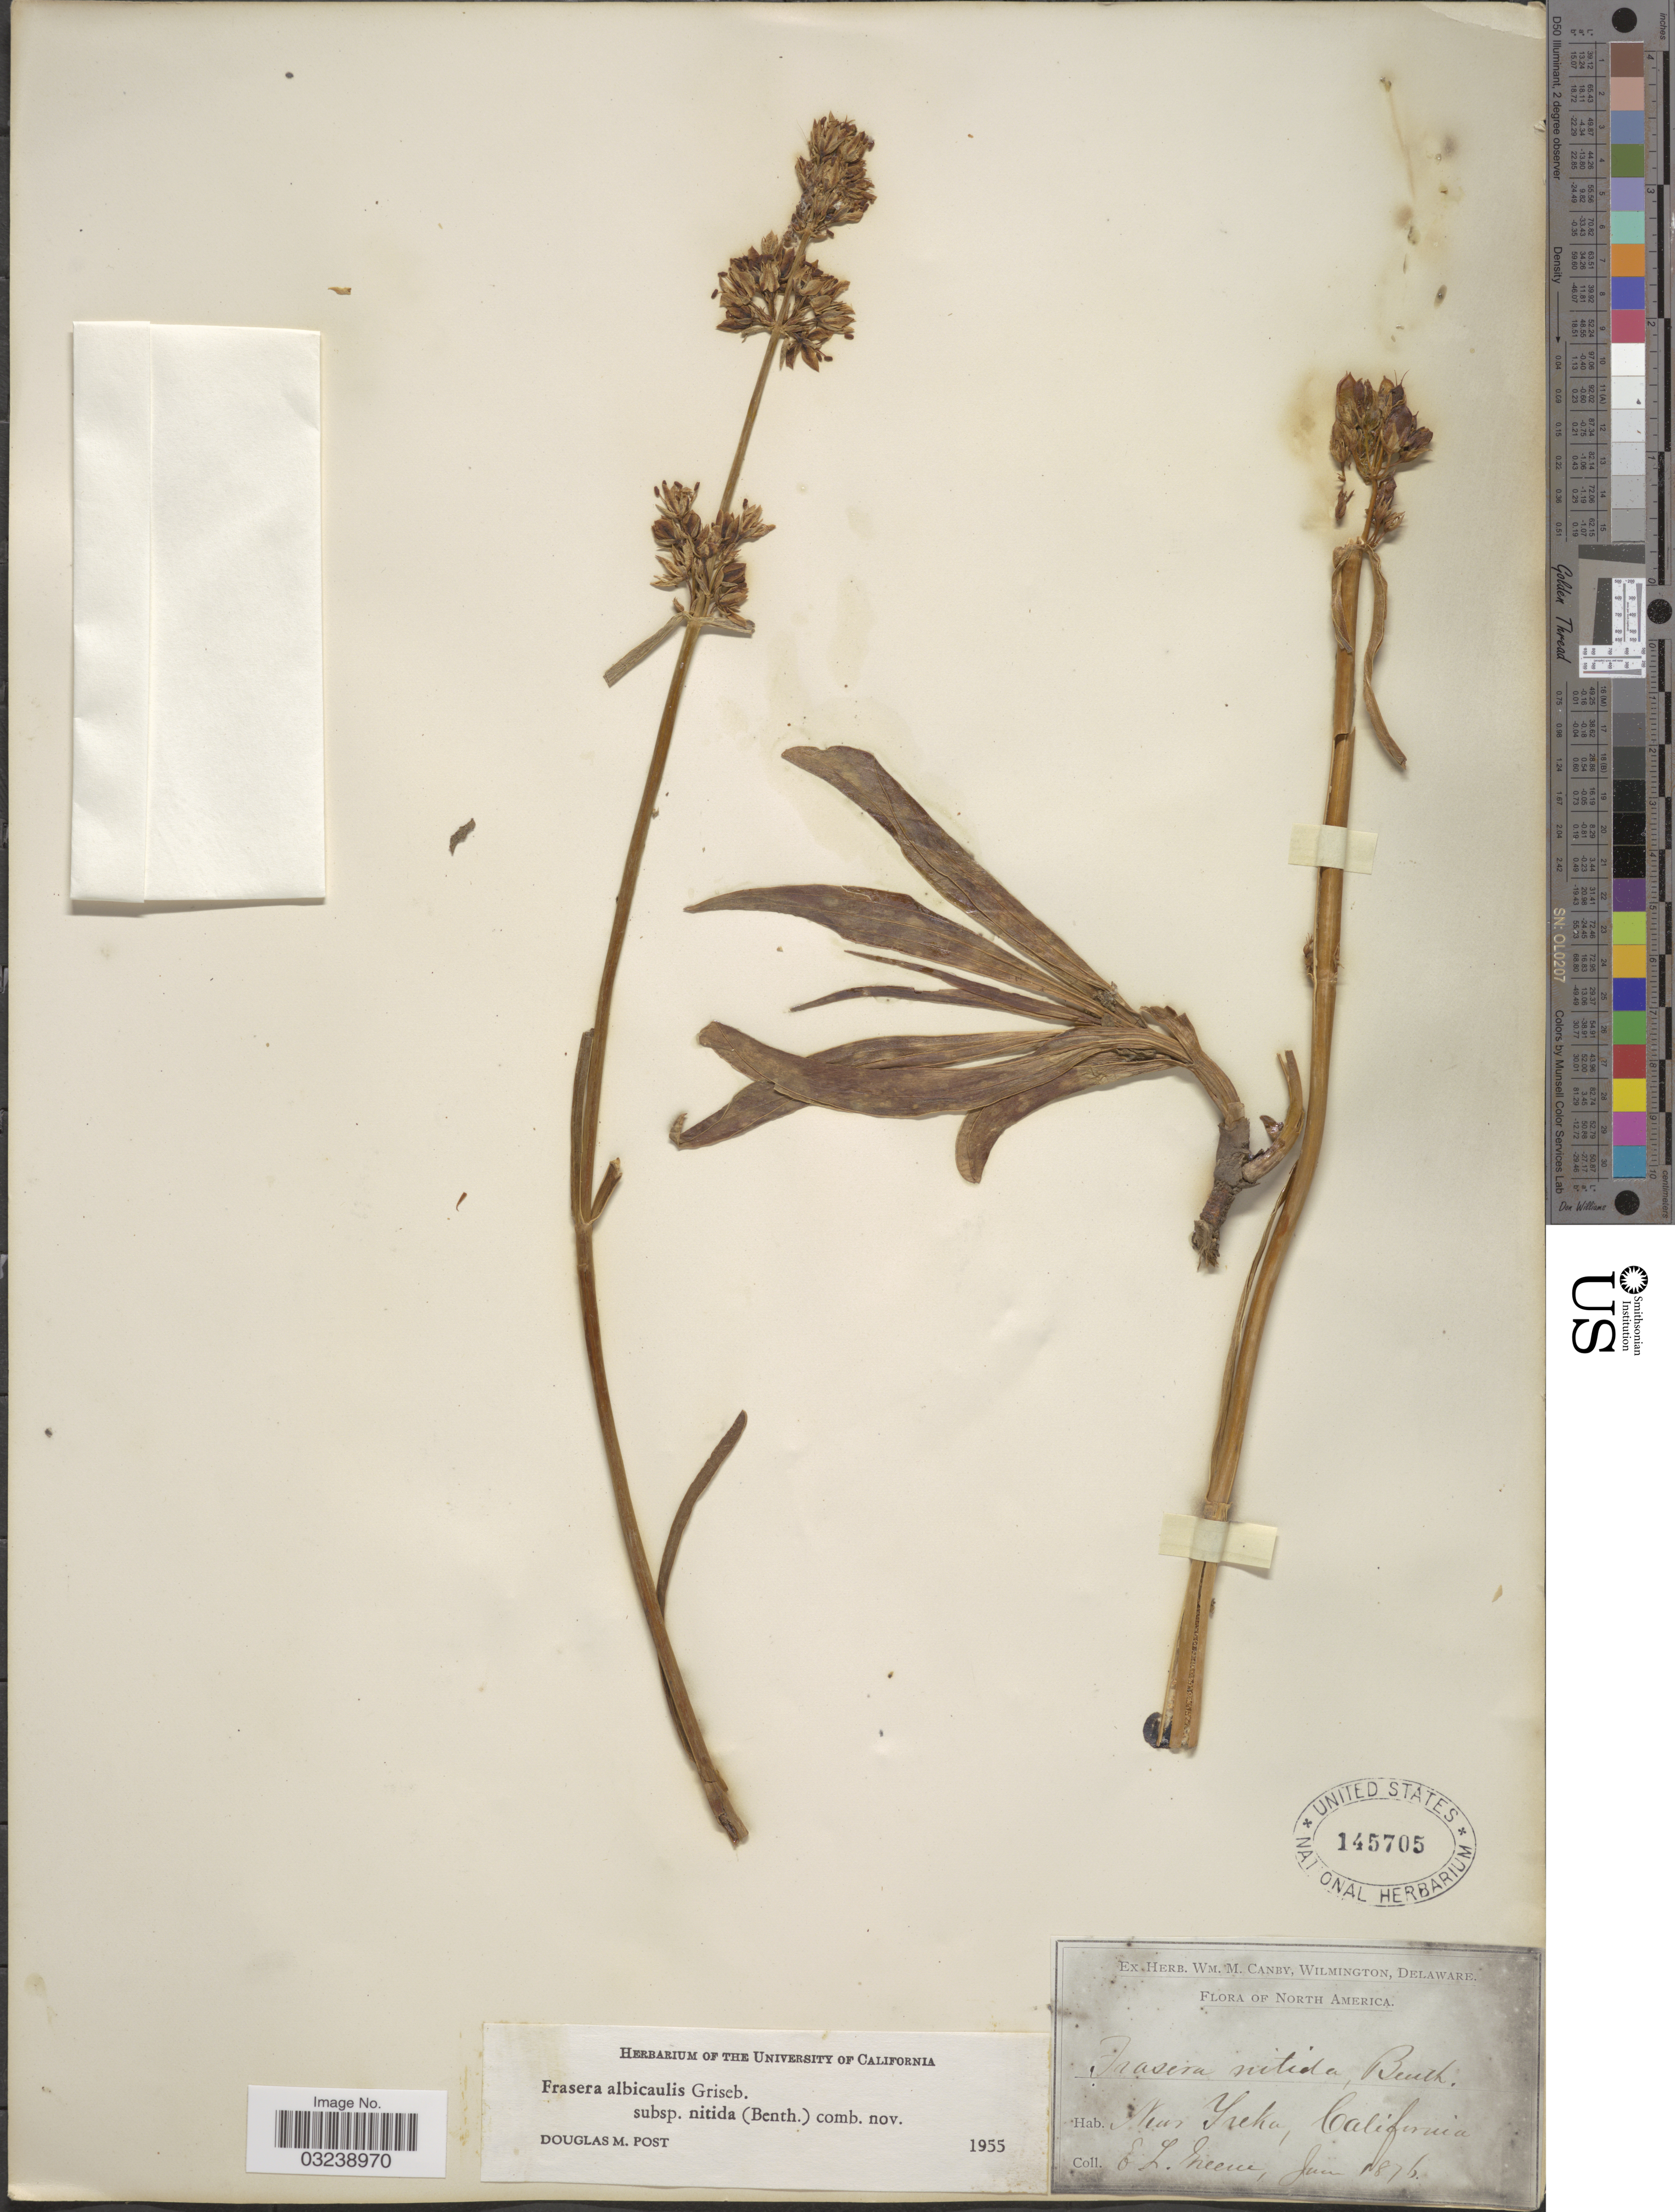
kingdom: Plantae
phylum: Tracheophyta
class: Magnoliopsida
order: Gentianales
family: Gentianaceae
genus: Frasera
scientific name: Frasera albicaulis var. nitida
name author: (Benth.) C.L. Hitchc.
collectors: E. L. Greene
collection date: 1876-06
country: United States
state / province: California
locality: Near Yreka.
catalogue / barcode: US 145705